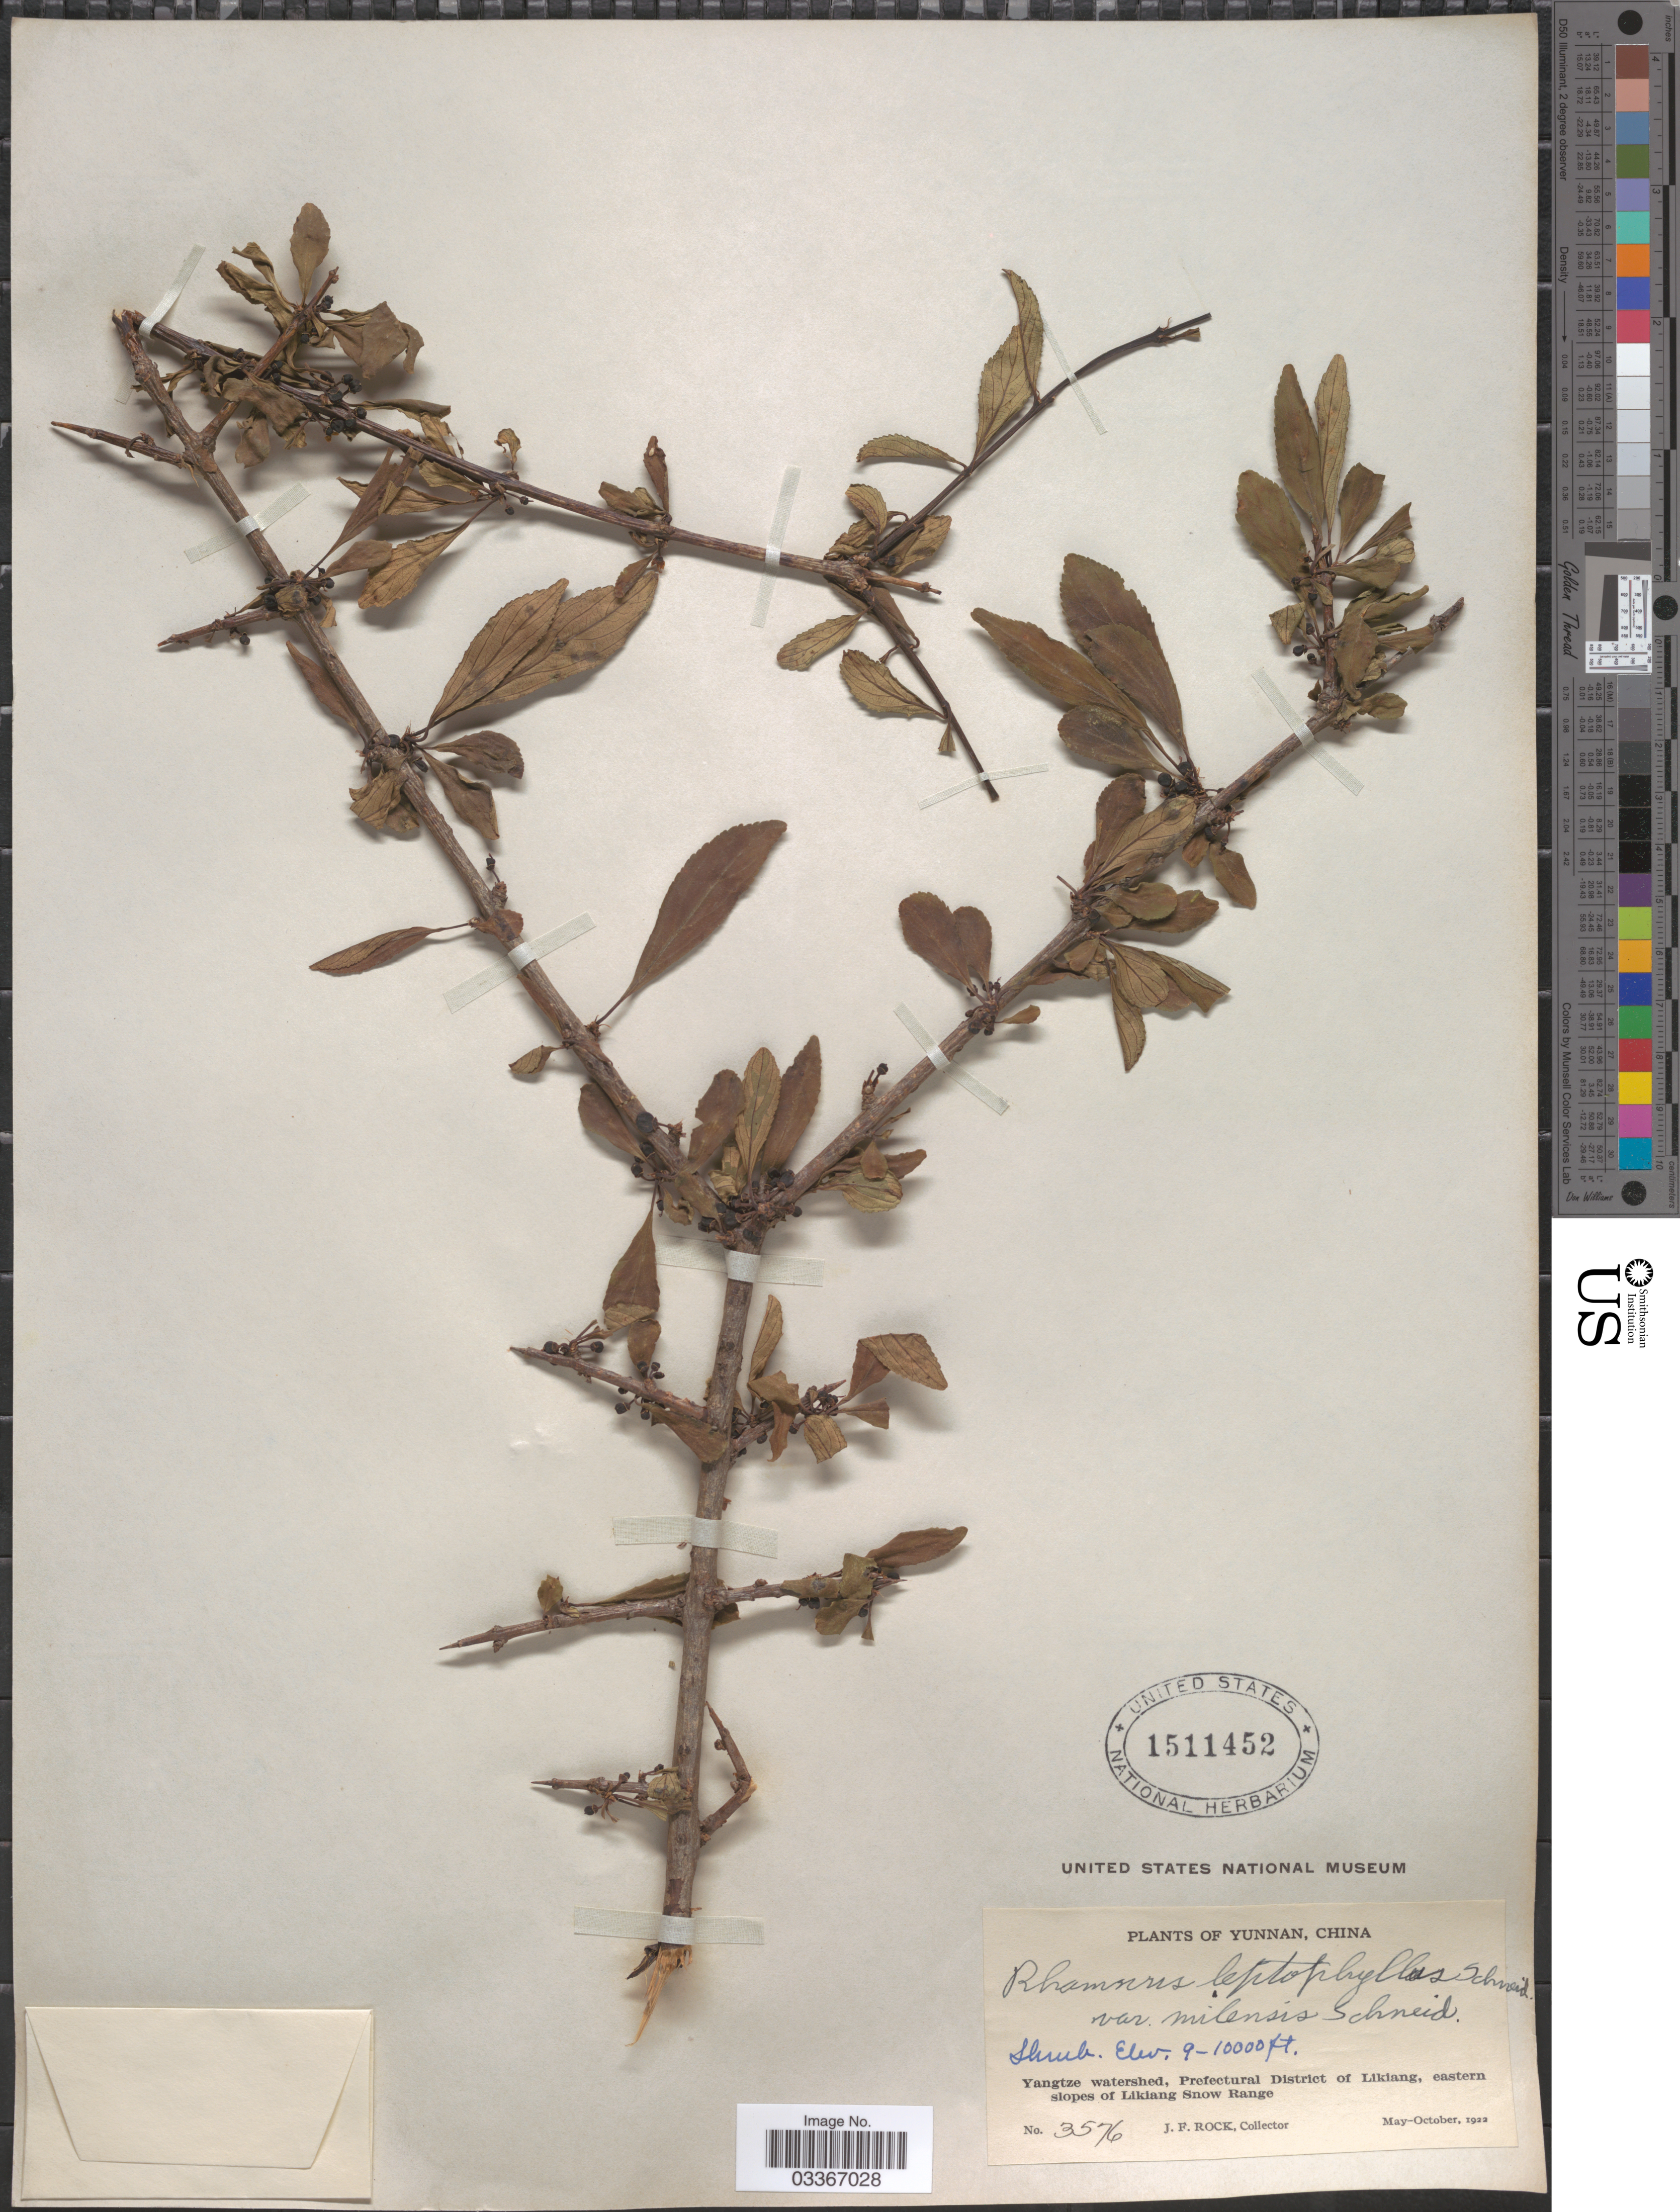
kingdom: Plantae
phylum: Tracheophyta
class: Magnoliopsida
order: Rosales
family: Rhamnaceae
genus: Rhamnus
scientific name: Rhamnus leptophylla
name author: C.K. Schneid.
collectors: J. Rock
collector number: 3576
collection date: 1922-05/1922-10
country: China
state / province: Yunnan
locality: Yangtze watershed, Prefectural District of Likiang, eastern slopes of Likiang Snow Range.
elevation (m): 2743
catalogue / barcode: US 1511452